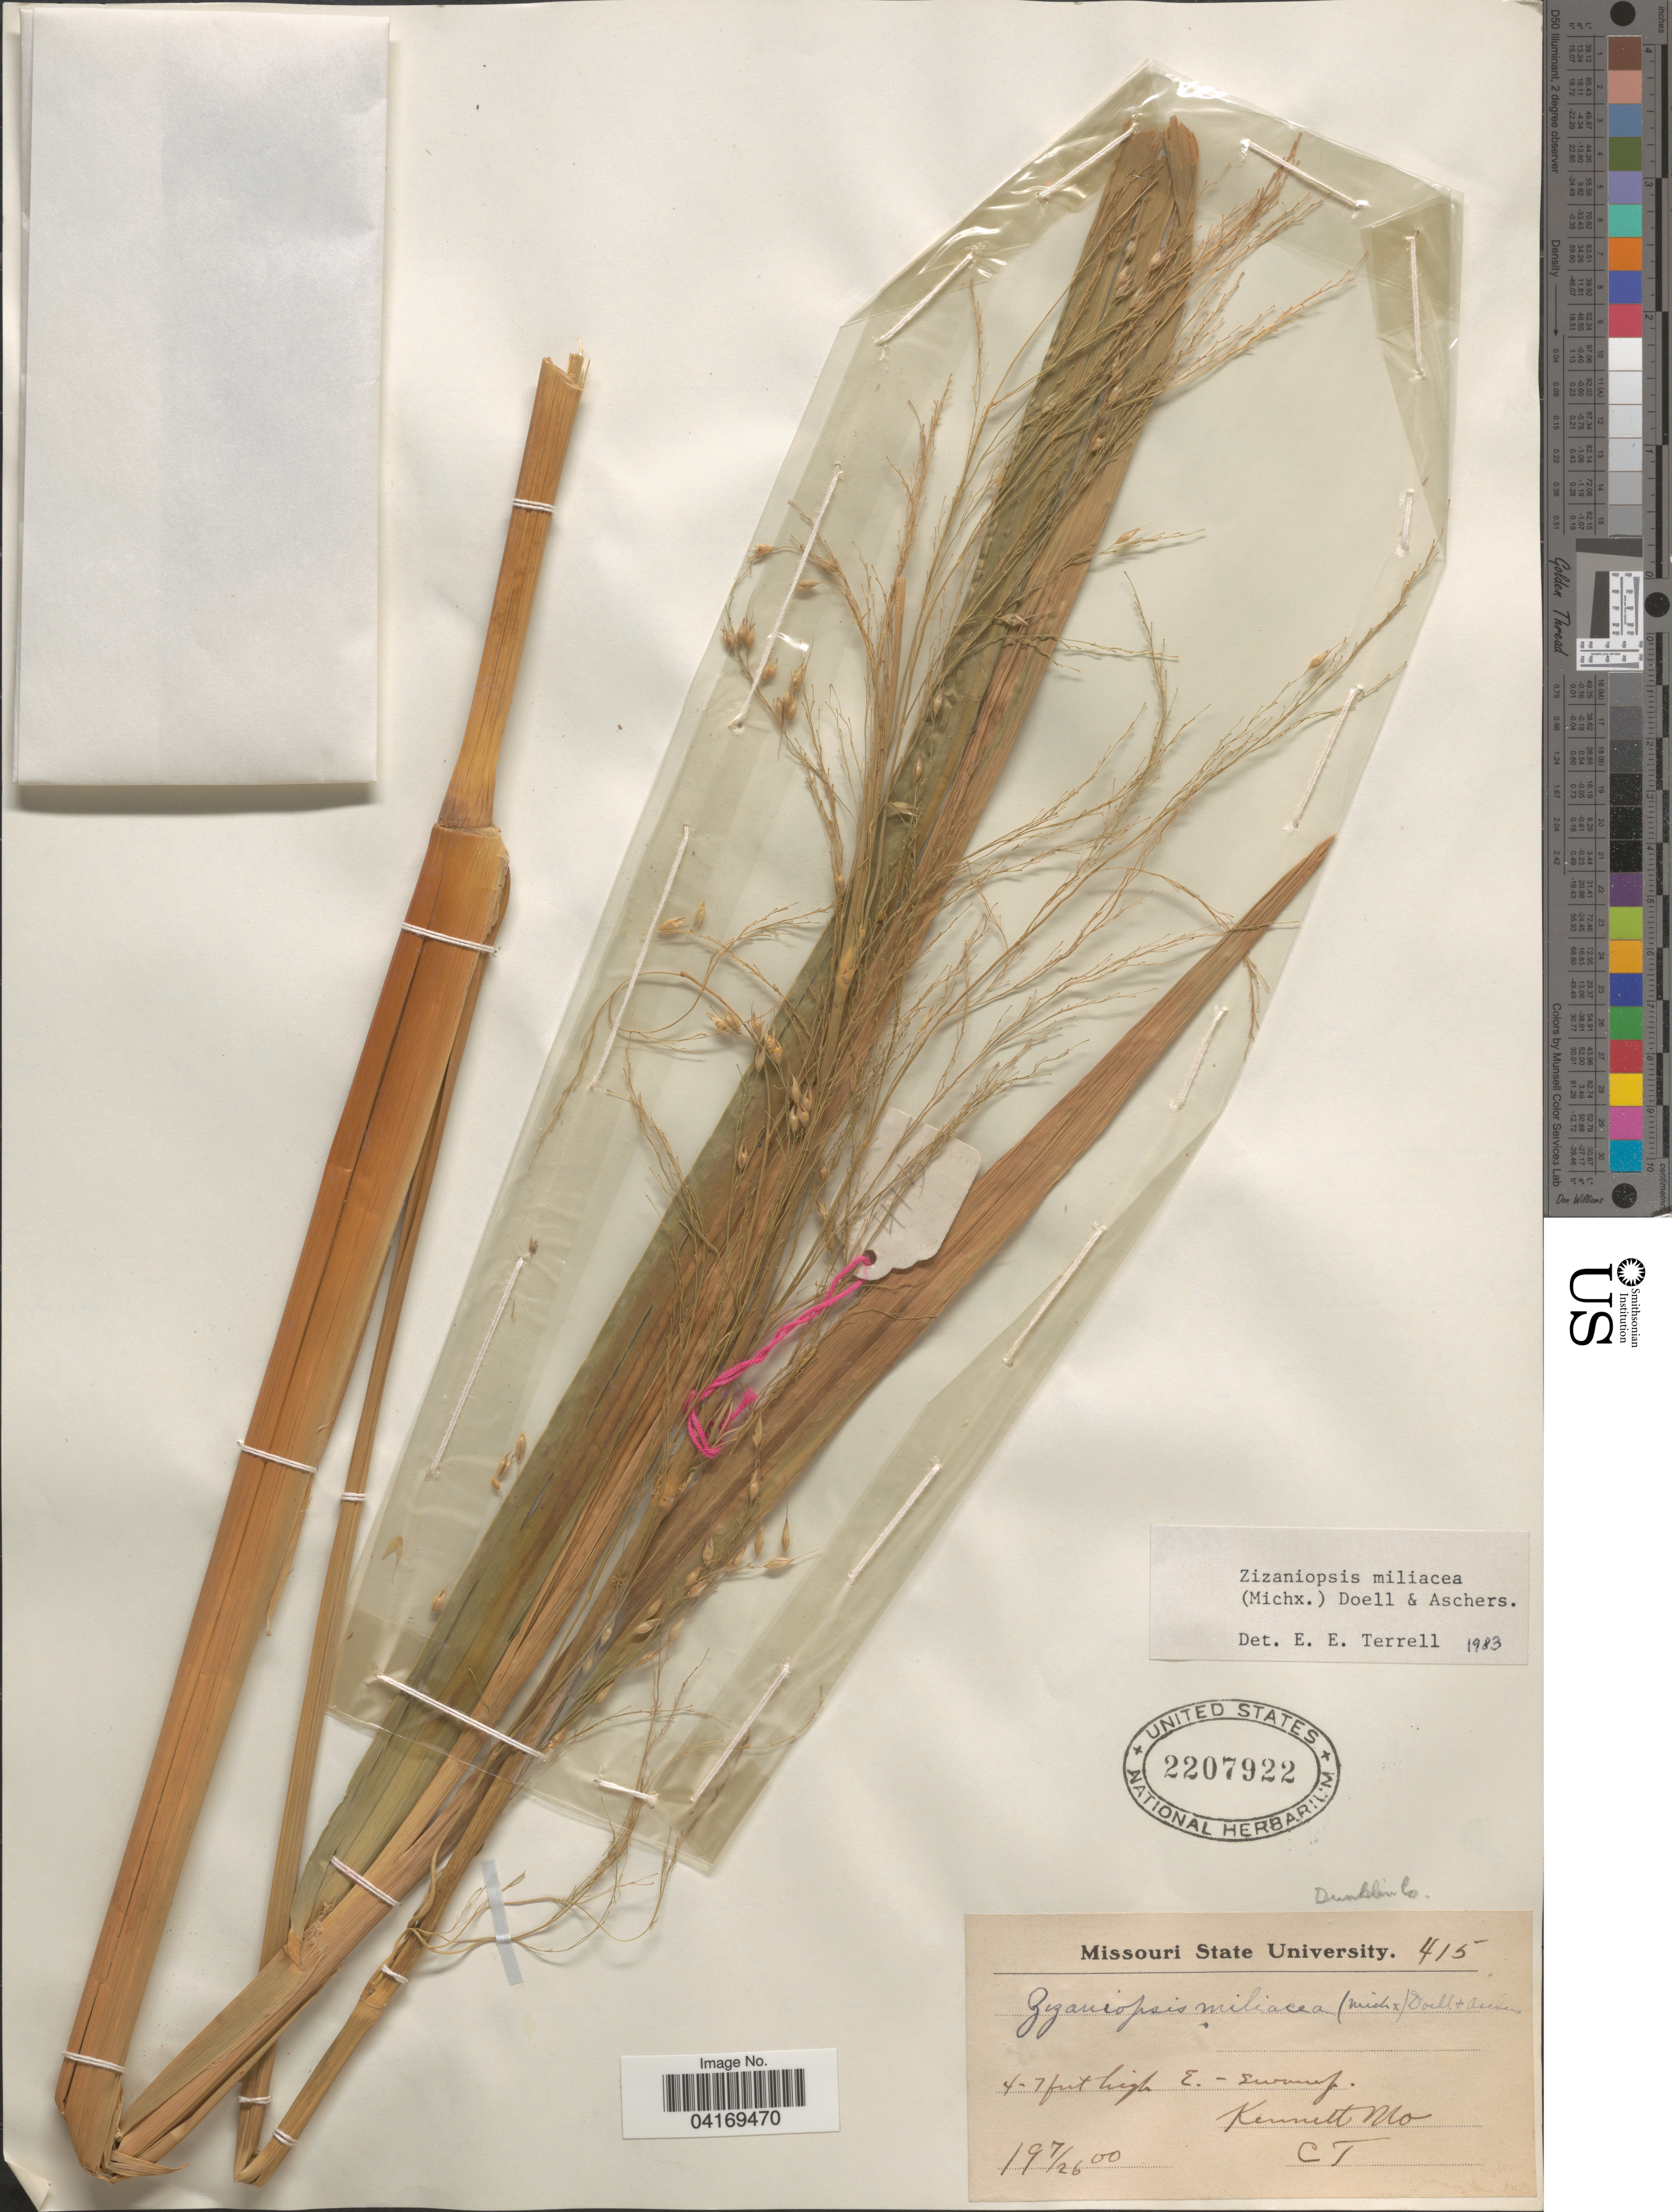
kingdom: Plantae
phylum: Tracheophyta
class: Liliopsida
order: Poales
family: Poaceae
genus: Zizaniopsis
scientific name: Zizaniopsis miliacea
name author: (Michx.) Döll & Asch.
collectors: C. T.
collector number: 415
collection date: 1900-07-26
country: United States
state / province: Missouri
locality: Dumblin Co. Kennett.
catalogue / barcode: US 2207922